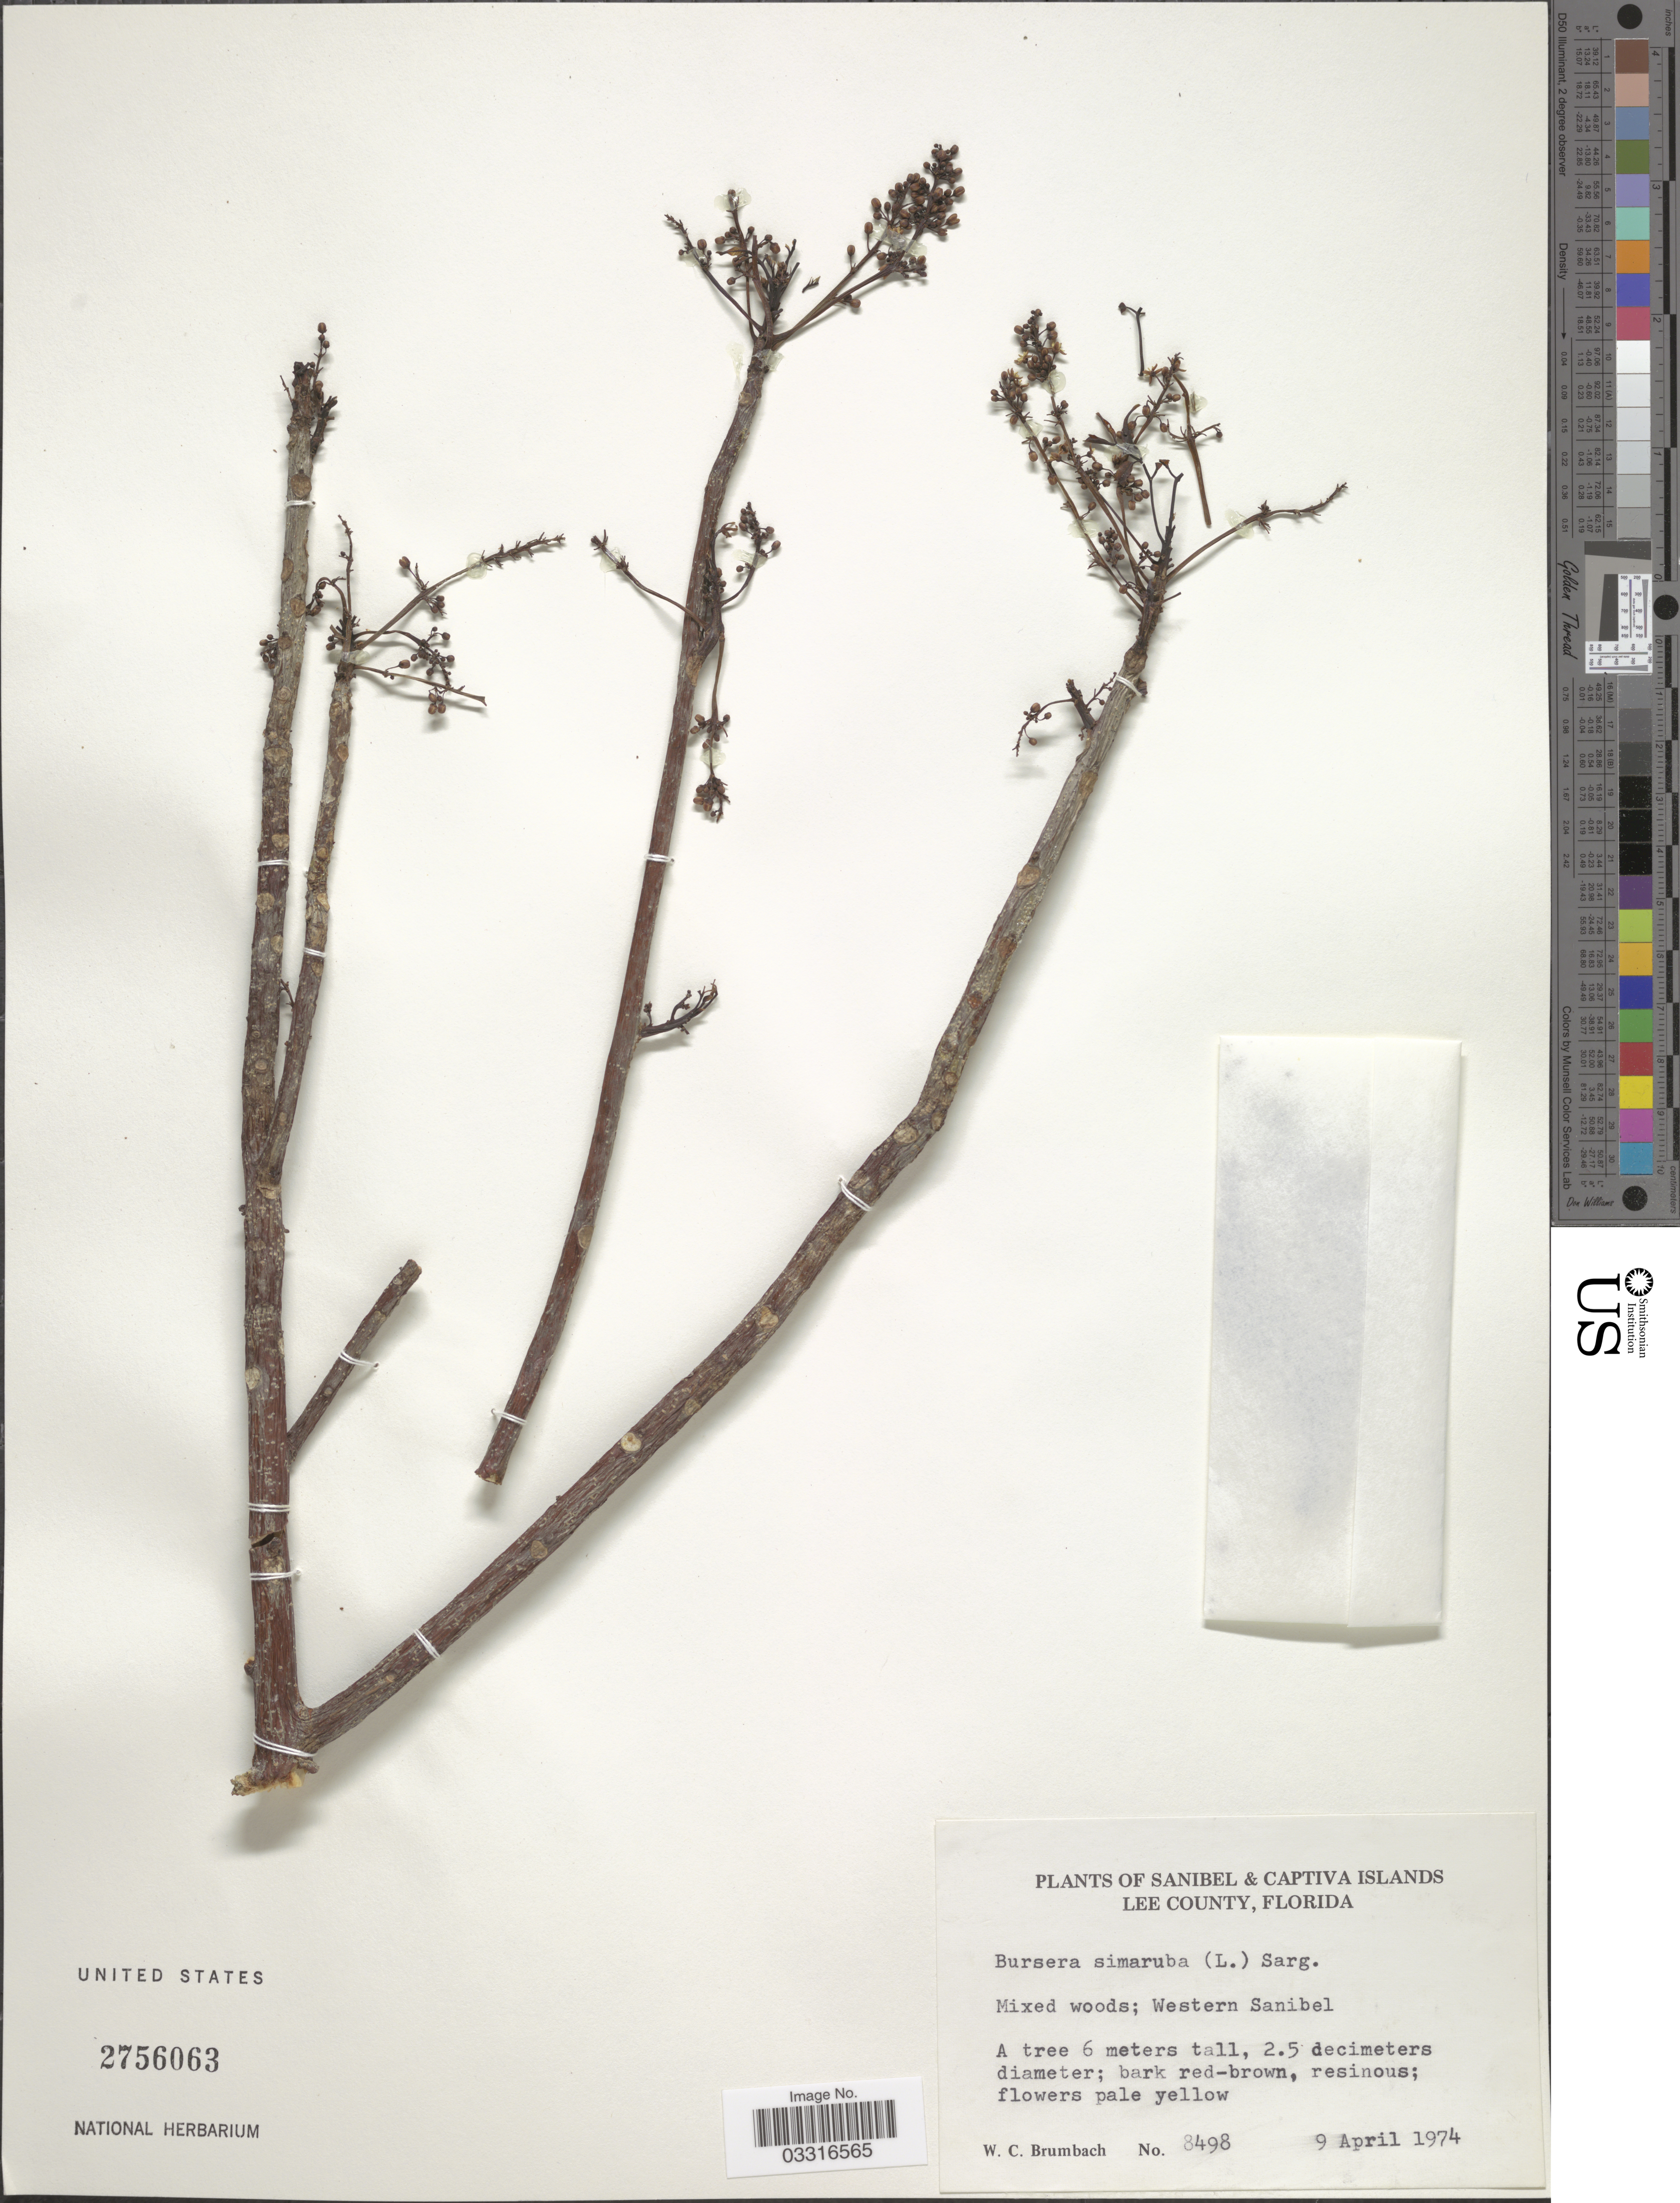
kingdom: Plantae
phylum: Tracheophyta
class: Magnoliopsida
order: Sapindales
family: Burseraceae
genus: Bursera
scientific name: Bursera simaruba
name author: (L.) Sarg.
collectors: W. C. Brumbach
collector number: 8498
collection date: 1974-04-09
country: United States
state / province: Florida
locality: Lee County. Western Sanibel.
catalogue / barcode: US 2756063